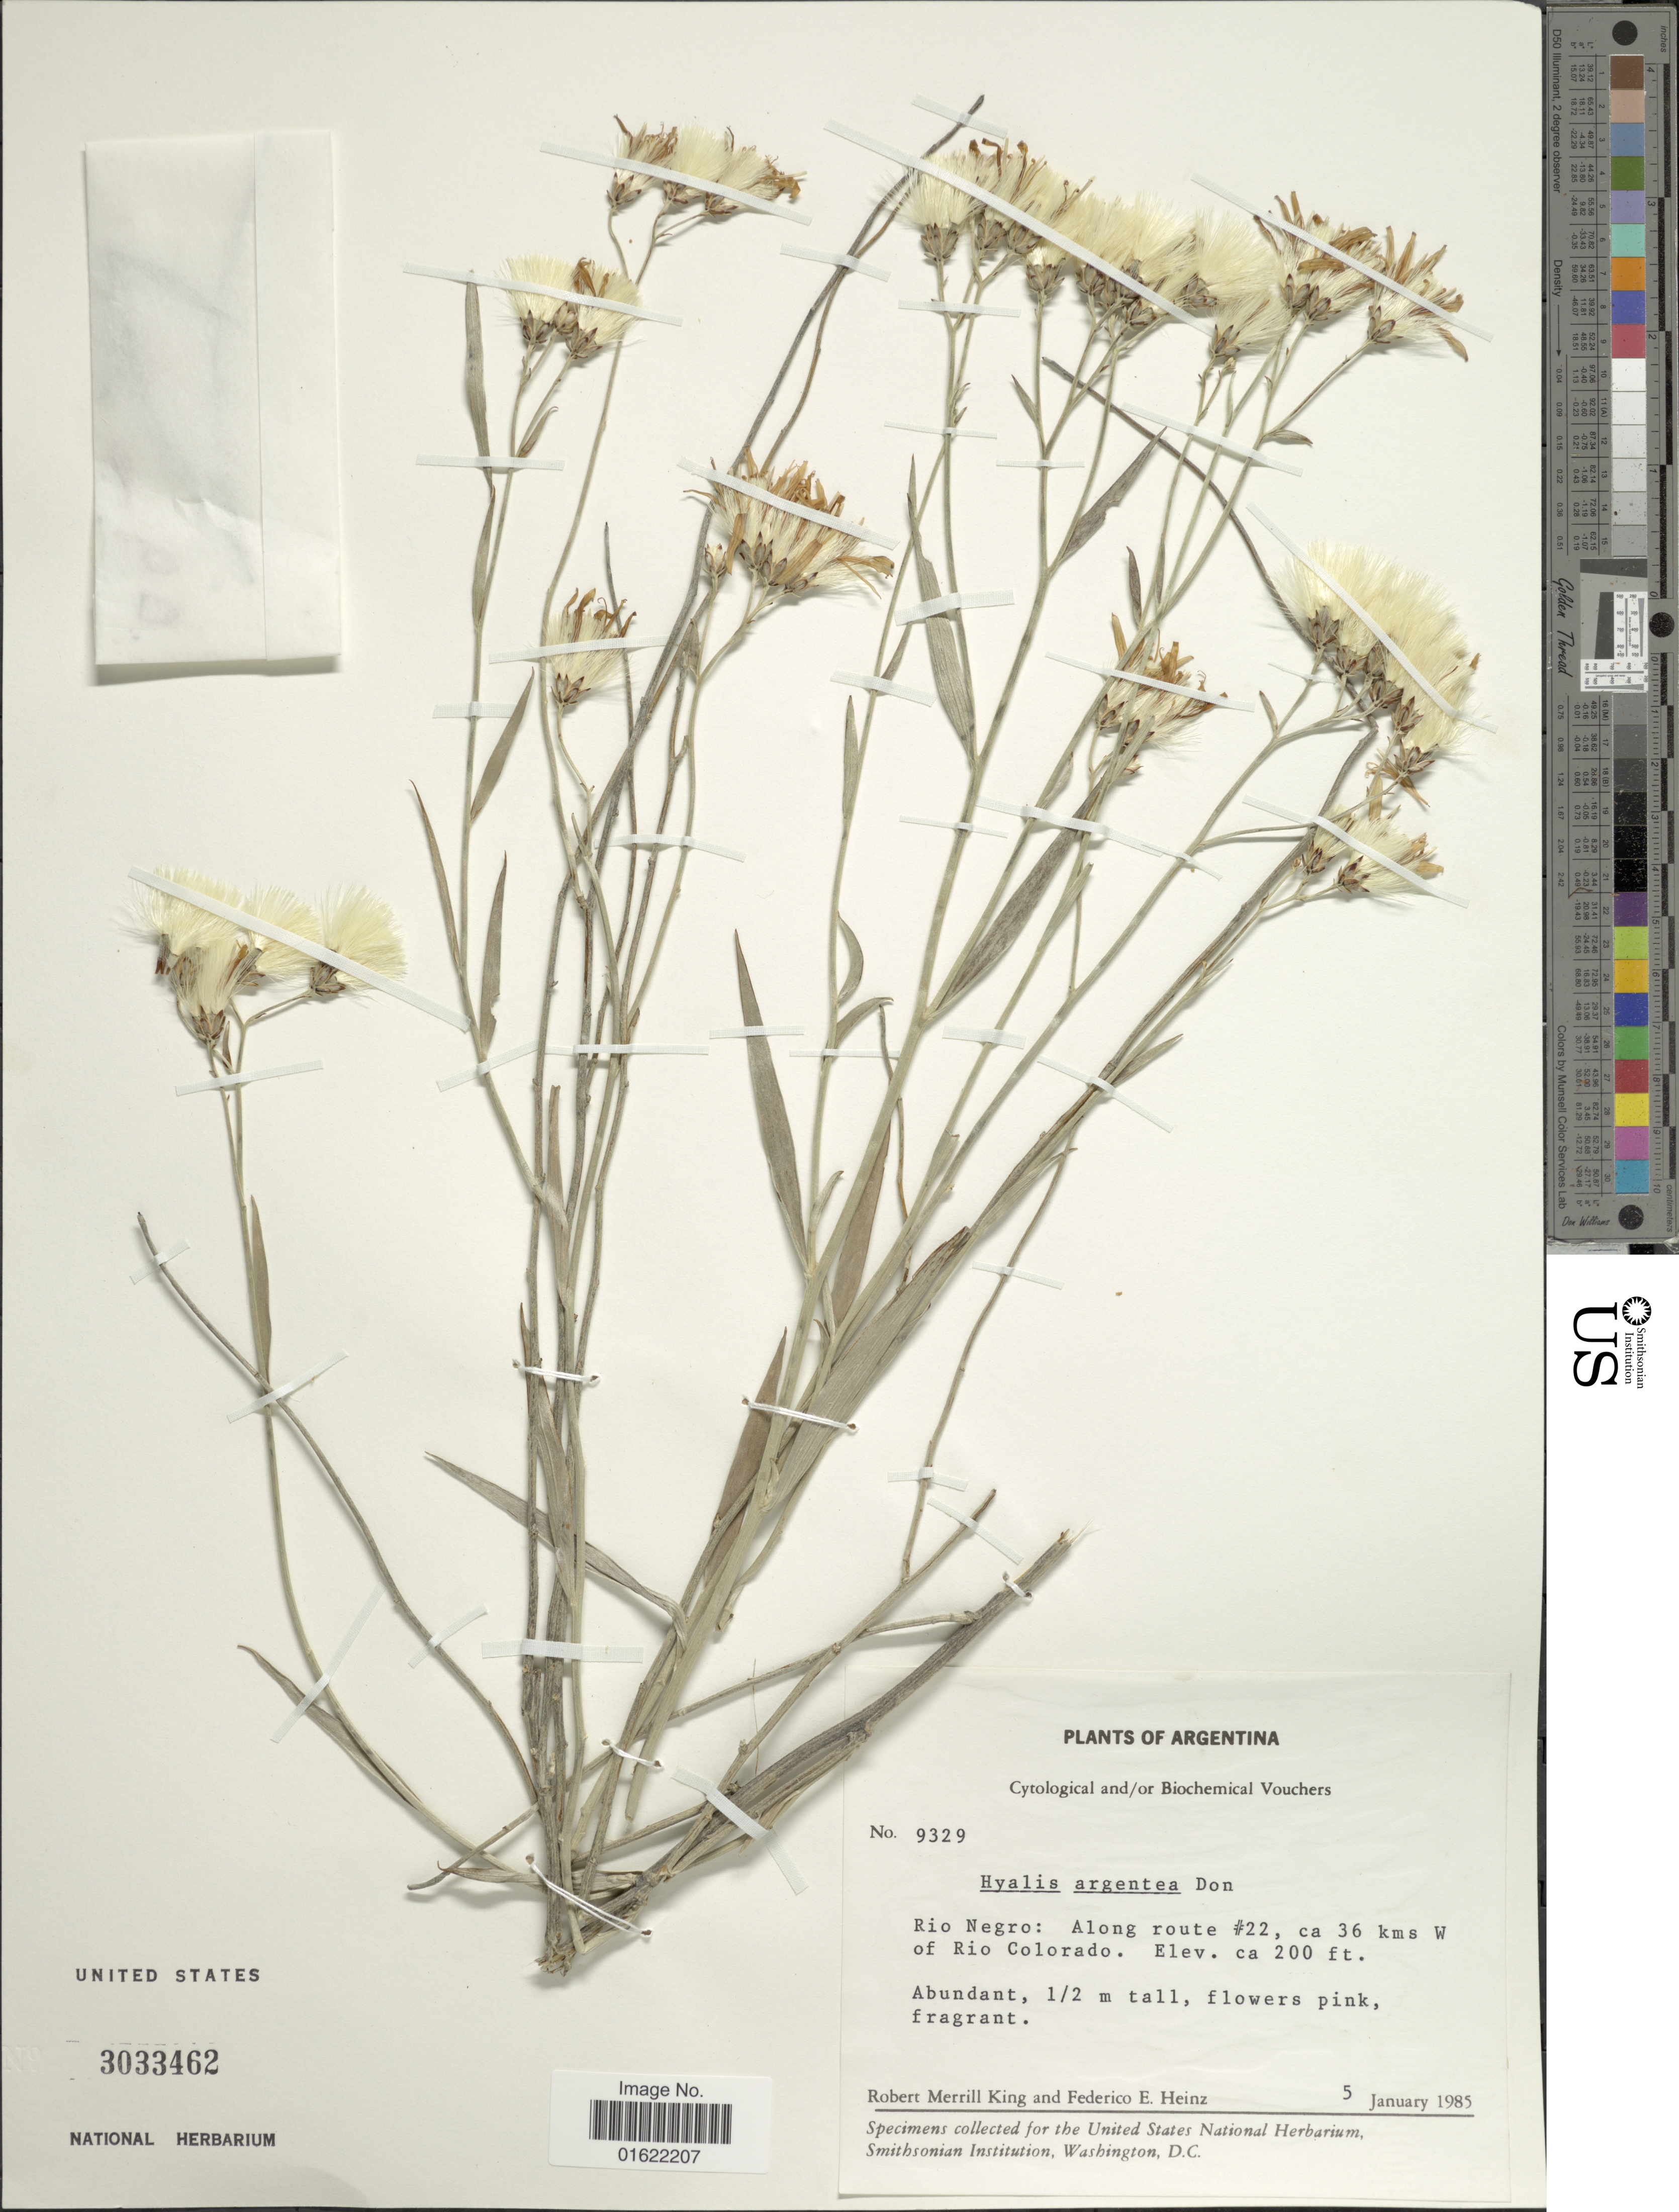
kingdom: Plantae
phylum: Tracheophyta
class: Magnoliopsida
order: Asterales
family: Asteraceae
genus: Hyalis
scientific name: Hyalis argentea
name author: D. Don ex Hook. & Arn.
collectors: R. M. King & F. Heinz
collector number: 9329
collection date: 1985-06-05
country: Argentina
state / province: Rio Negro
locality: Along route #22, 36 kms W of Rio Colorado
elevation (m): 61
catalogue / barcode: US 3033462